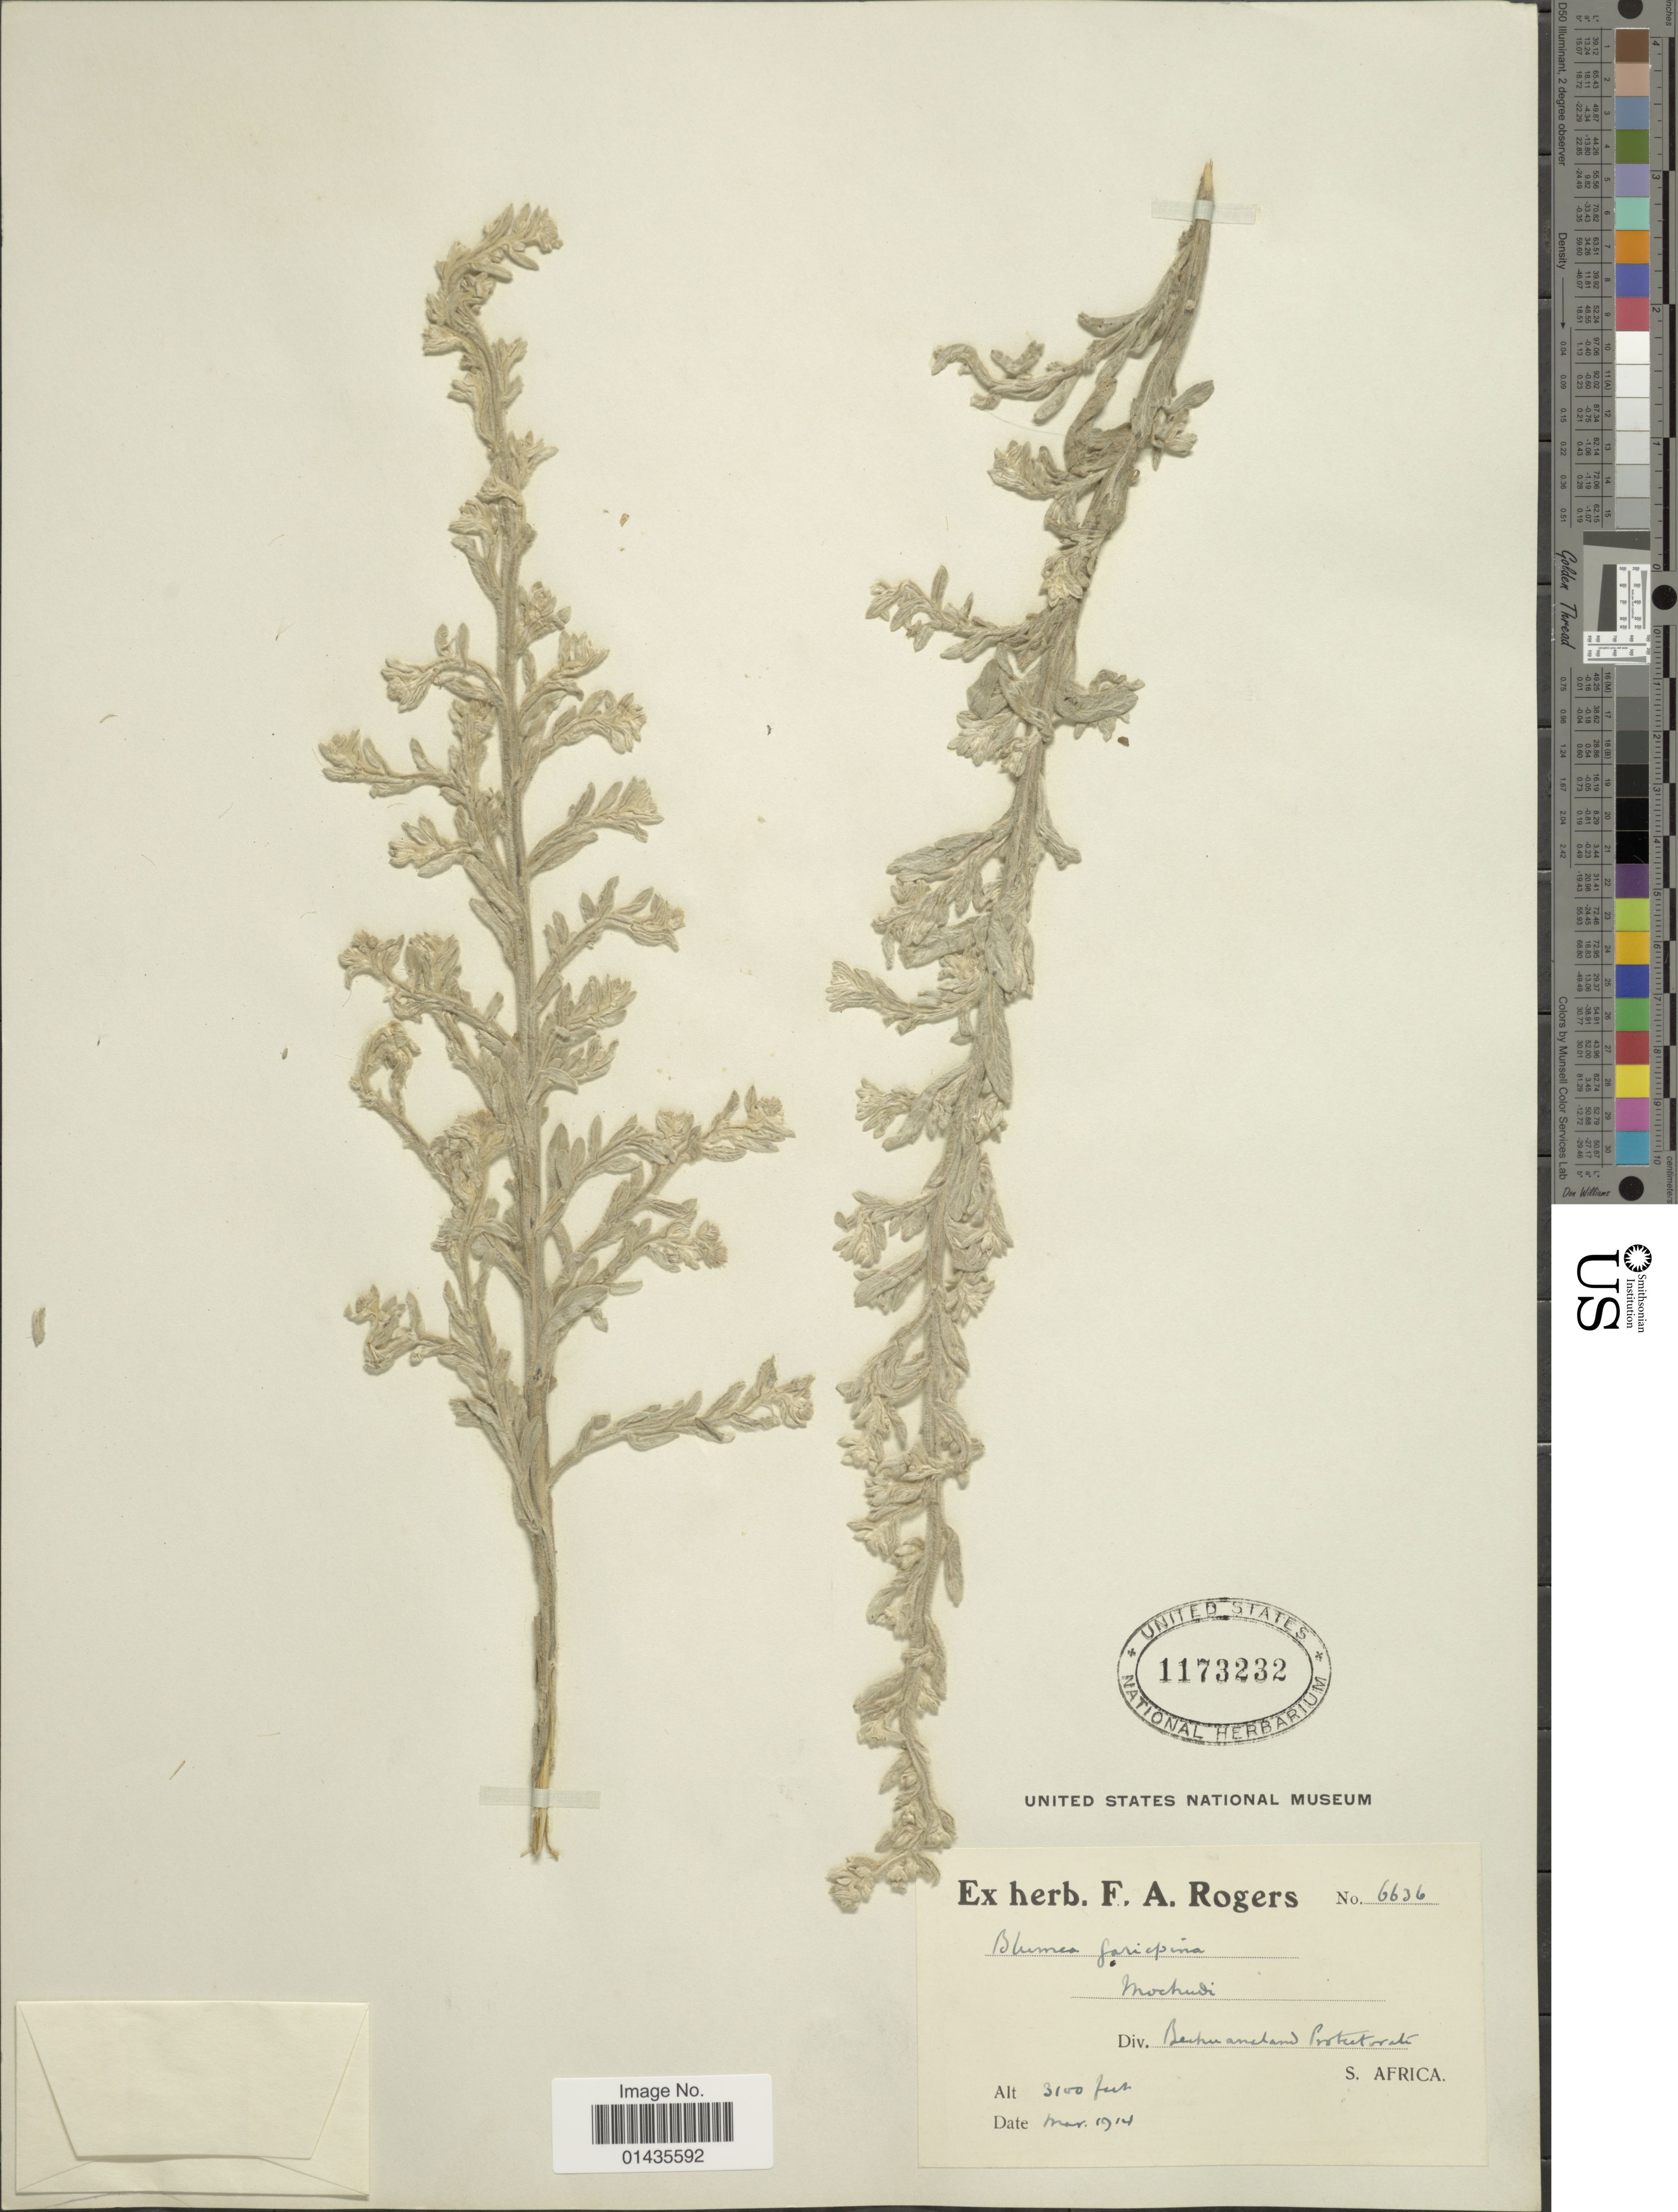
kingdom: Plantae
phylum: Tracheophyta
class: Magnoliopsida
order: Asterales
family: Asteraceae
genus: Blumea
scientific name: Blumea gariepina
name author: DC.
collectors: ex herb. F. A. Rogers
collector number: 6636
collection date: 1914-03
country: Botswana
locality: Mochudi, Bechuanaland Protectorate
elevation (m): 945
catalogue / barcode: US 1173232